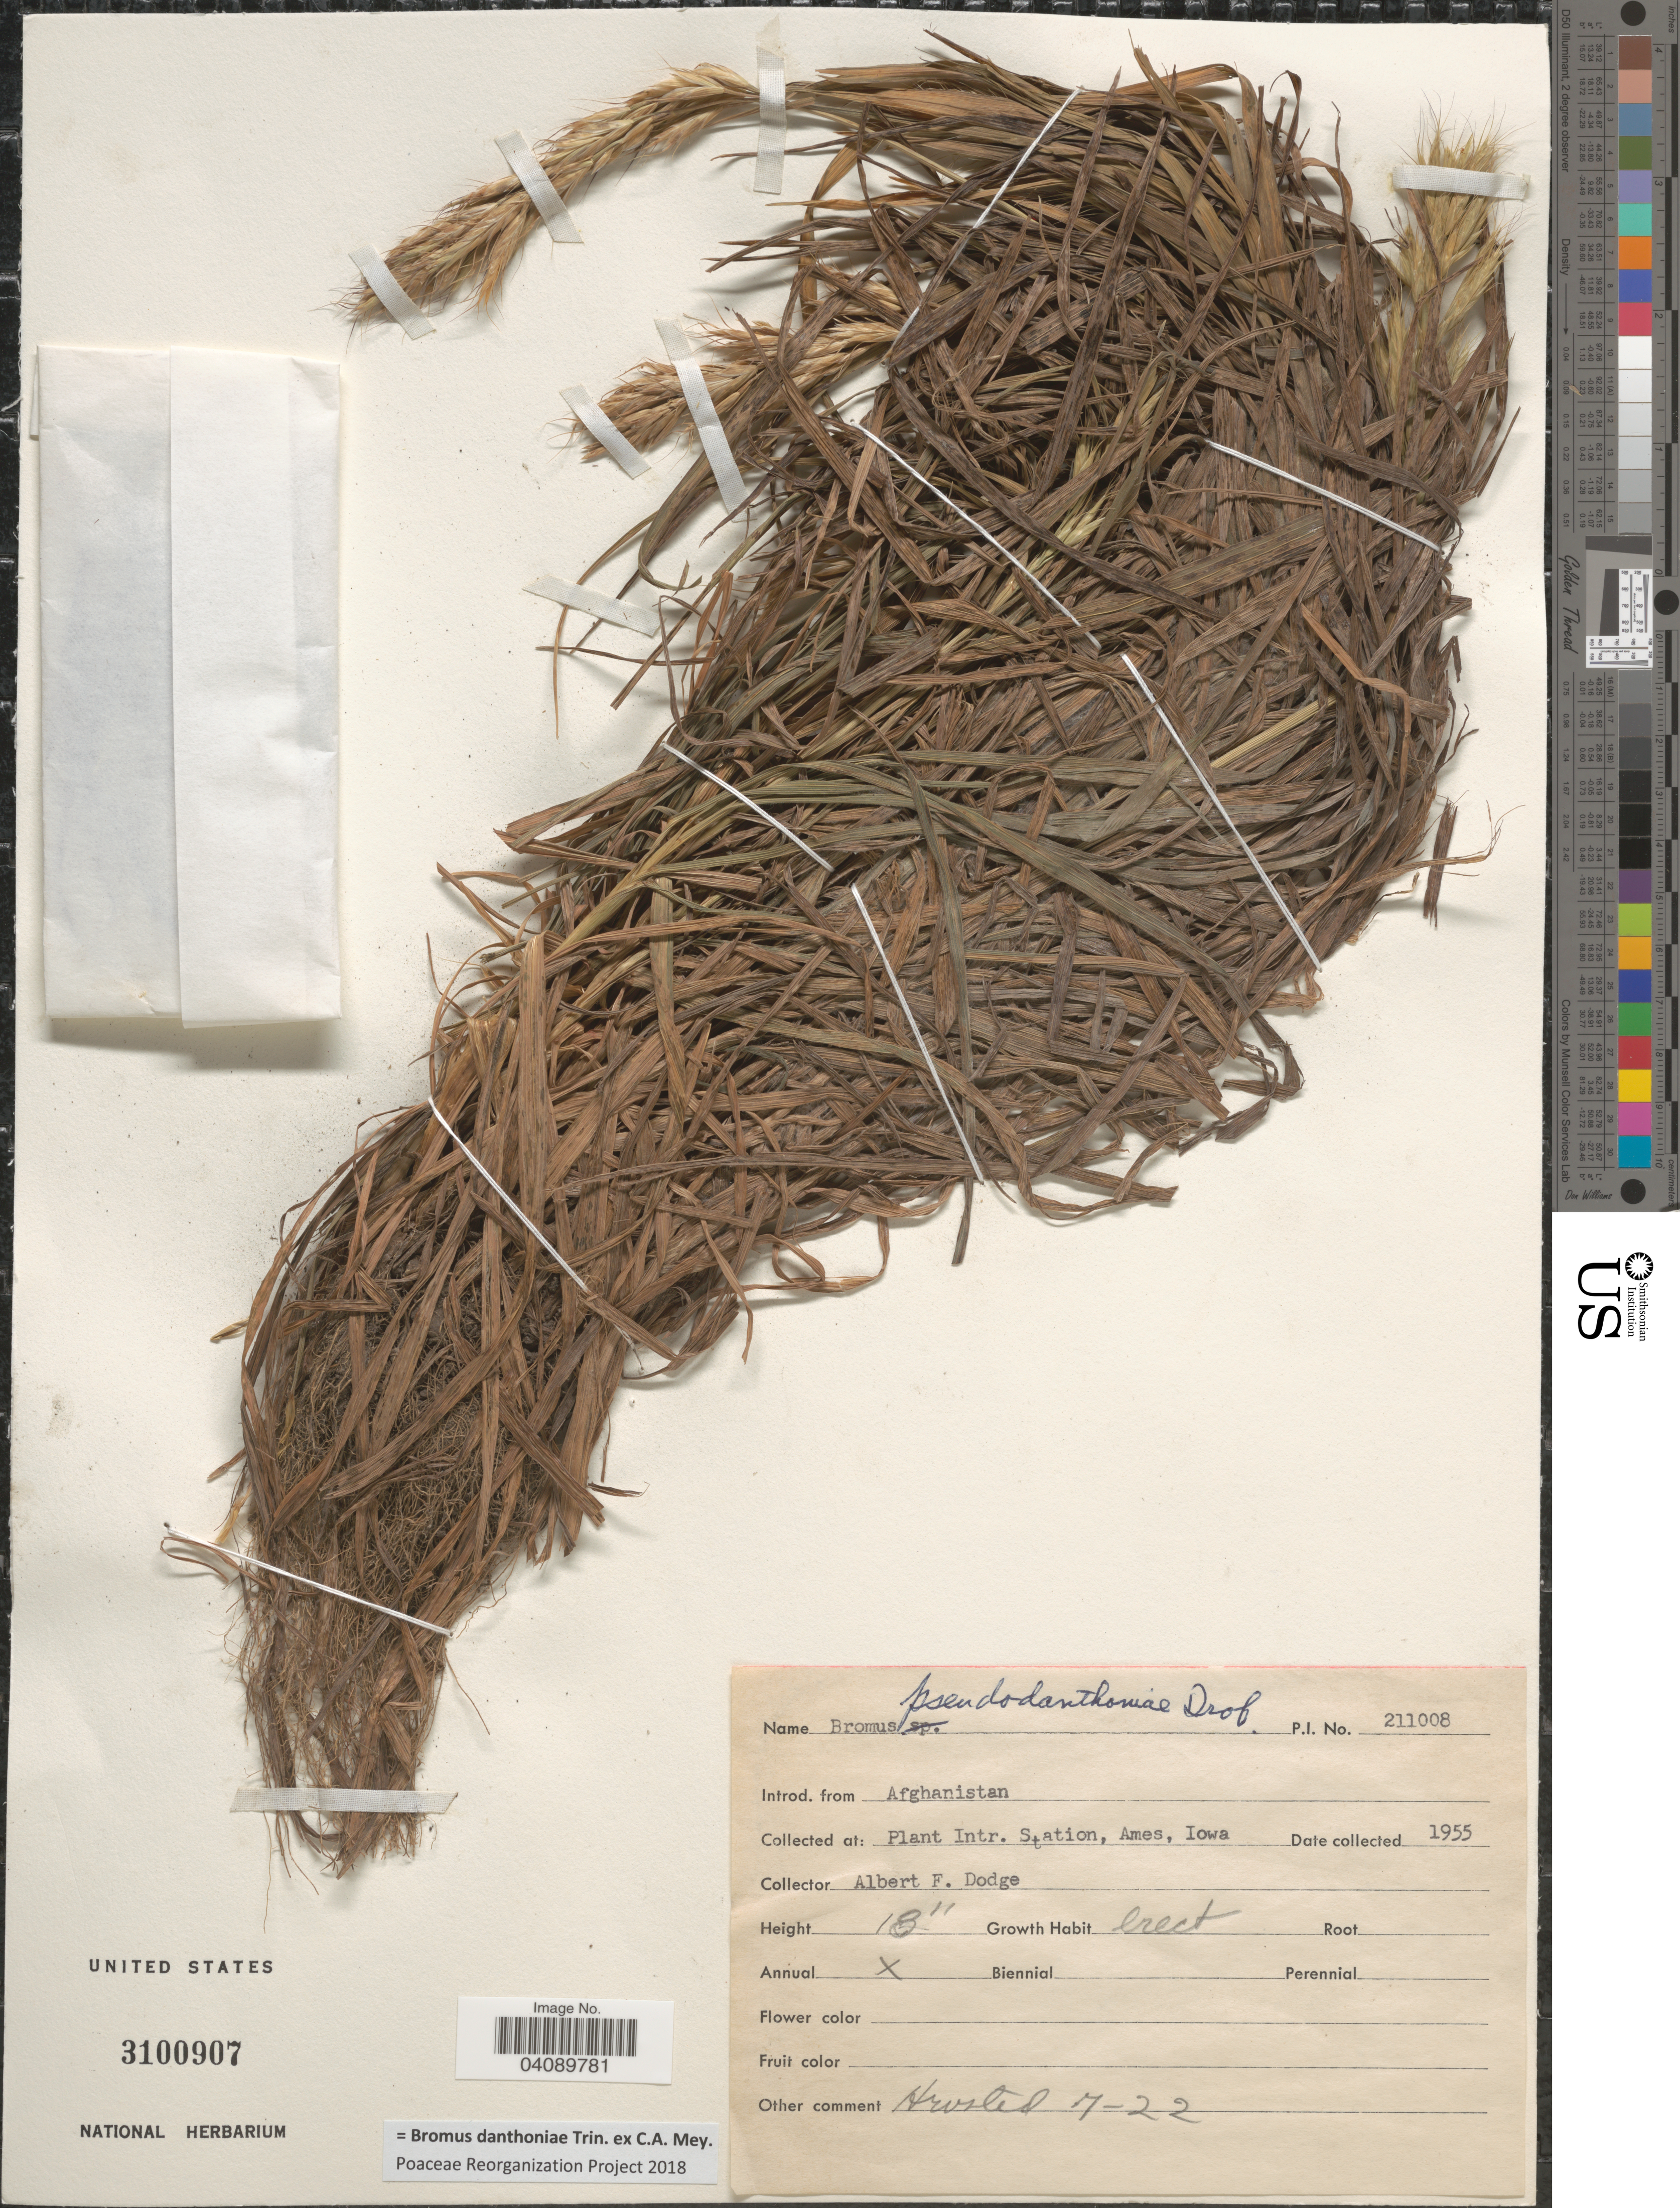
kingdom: Plantae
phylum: Tracheophyta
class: Liliopsida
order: Poales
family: Poaceae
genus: Bromus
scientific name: Bromus danthoniae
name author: Trin. ex C.A. Mey.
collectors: A. Dodge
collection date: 1955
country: United States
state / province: Iowa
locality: Plant. Intr. Station, Ames.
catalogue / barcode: US 3100907